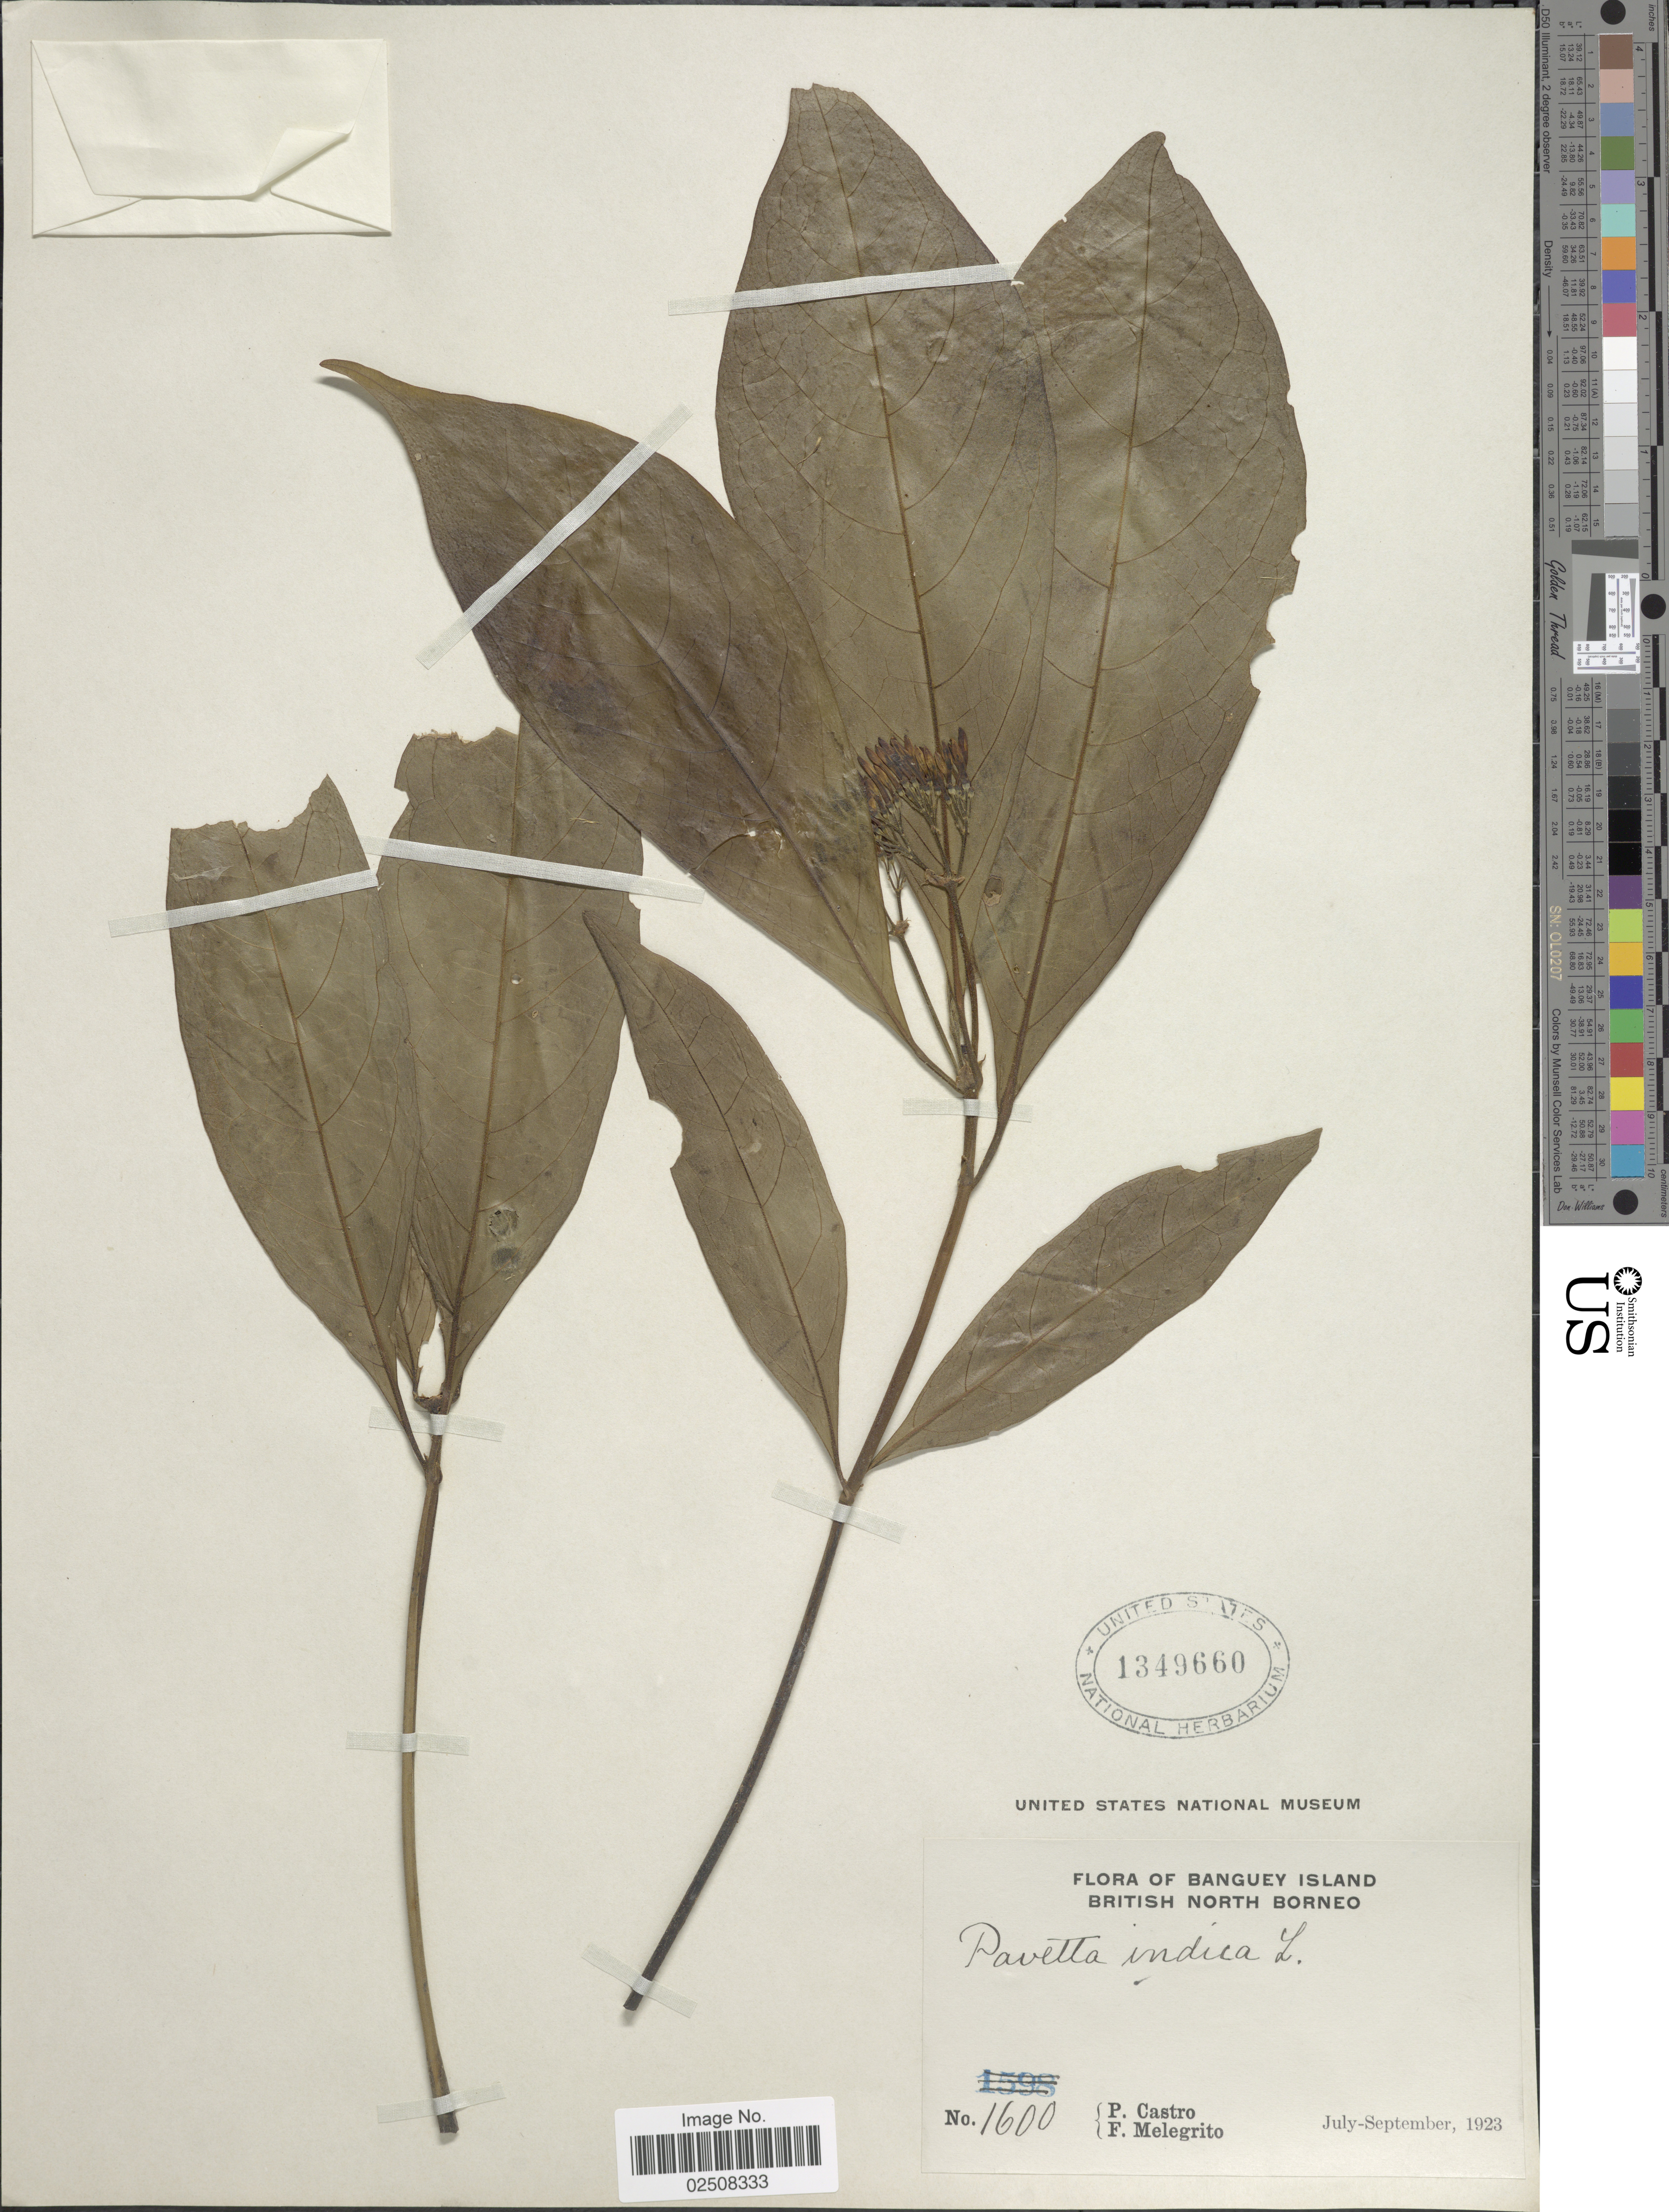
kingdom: Plantae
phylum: Tracheophyta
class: Magnoliopsida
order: Gentianales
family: Rubiaceae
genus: Pavetta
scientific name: Pavetta indica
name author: L.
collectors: P. Castro & F. Melegrito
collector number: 1600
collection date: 1923-07/1923-09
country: Malaysia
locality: Banguey Island, British North Borneo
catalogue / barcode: US 1349660